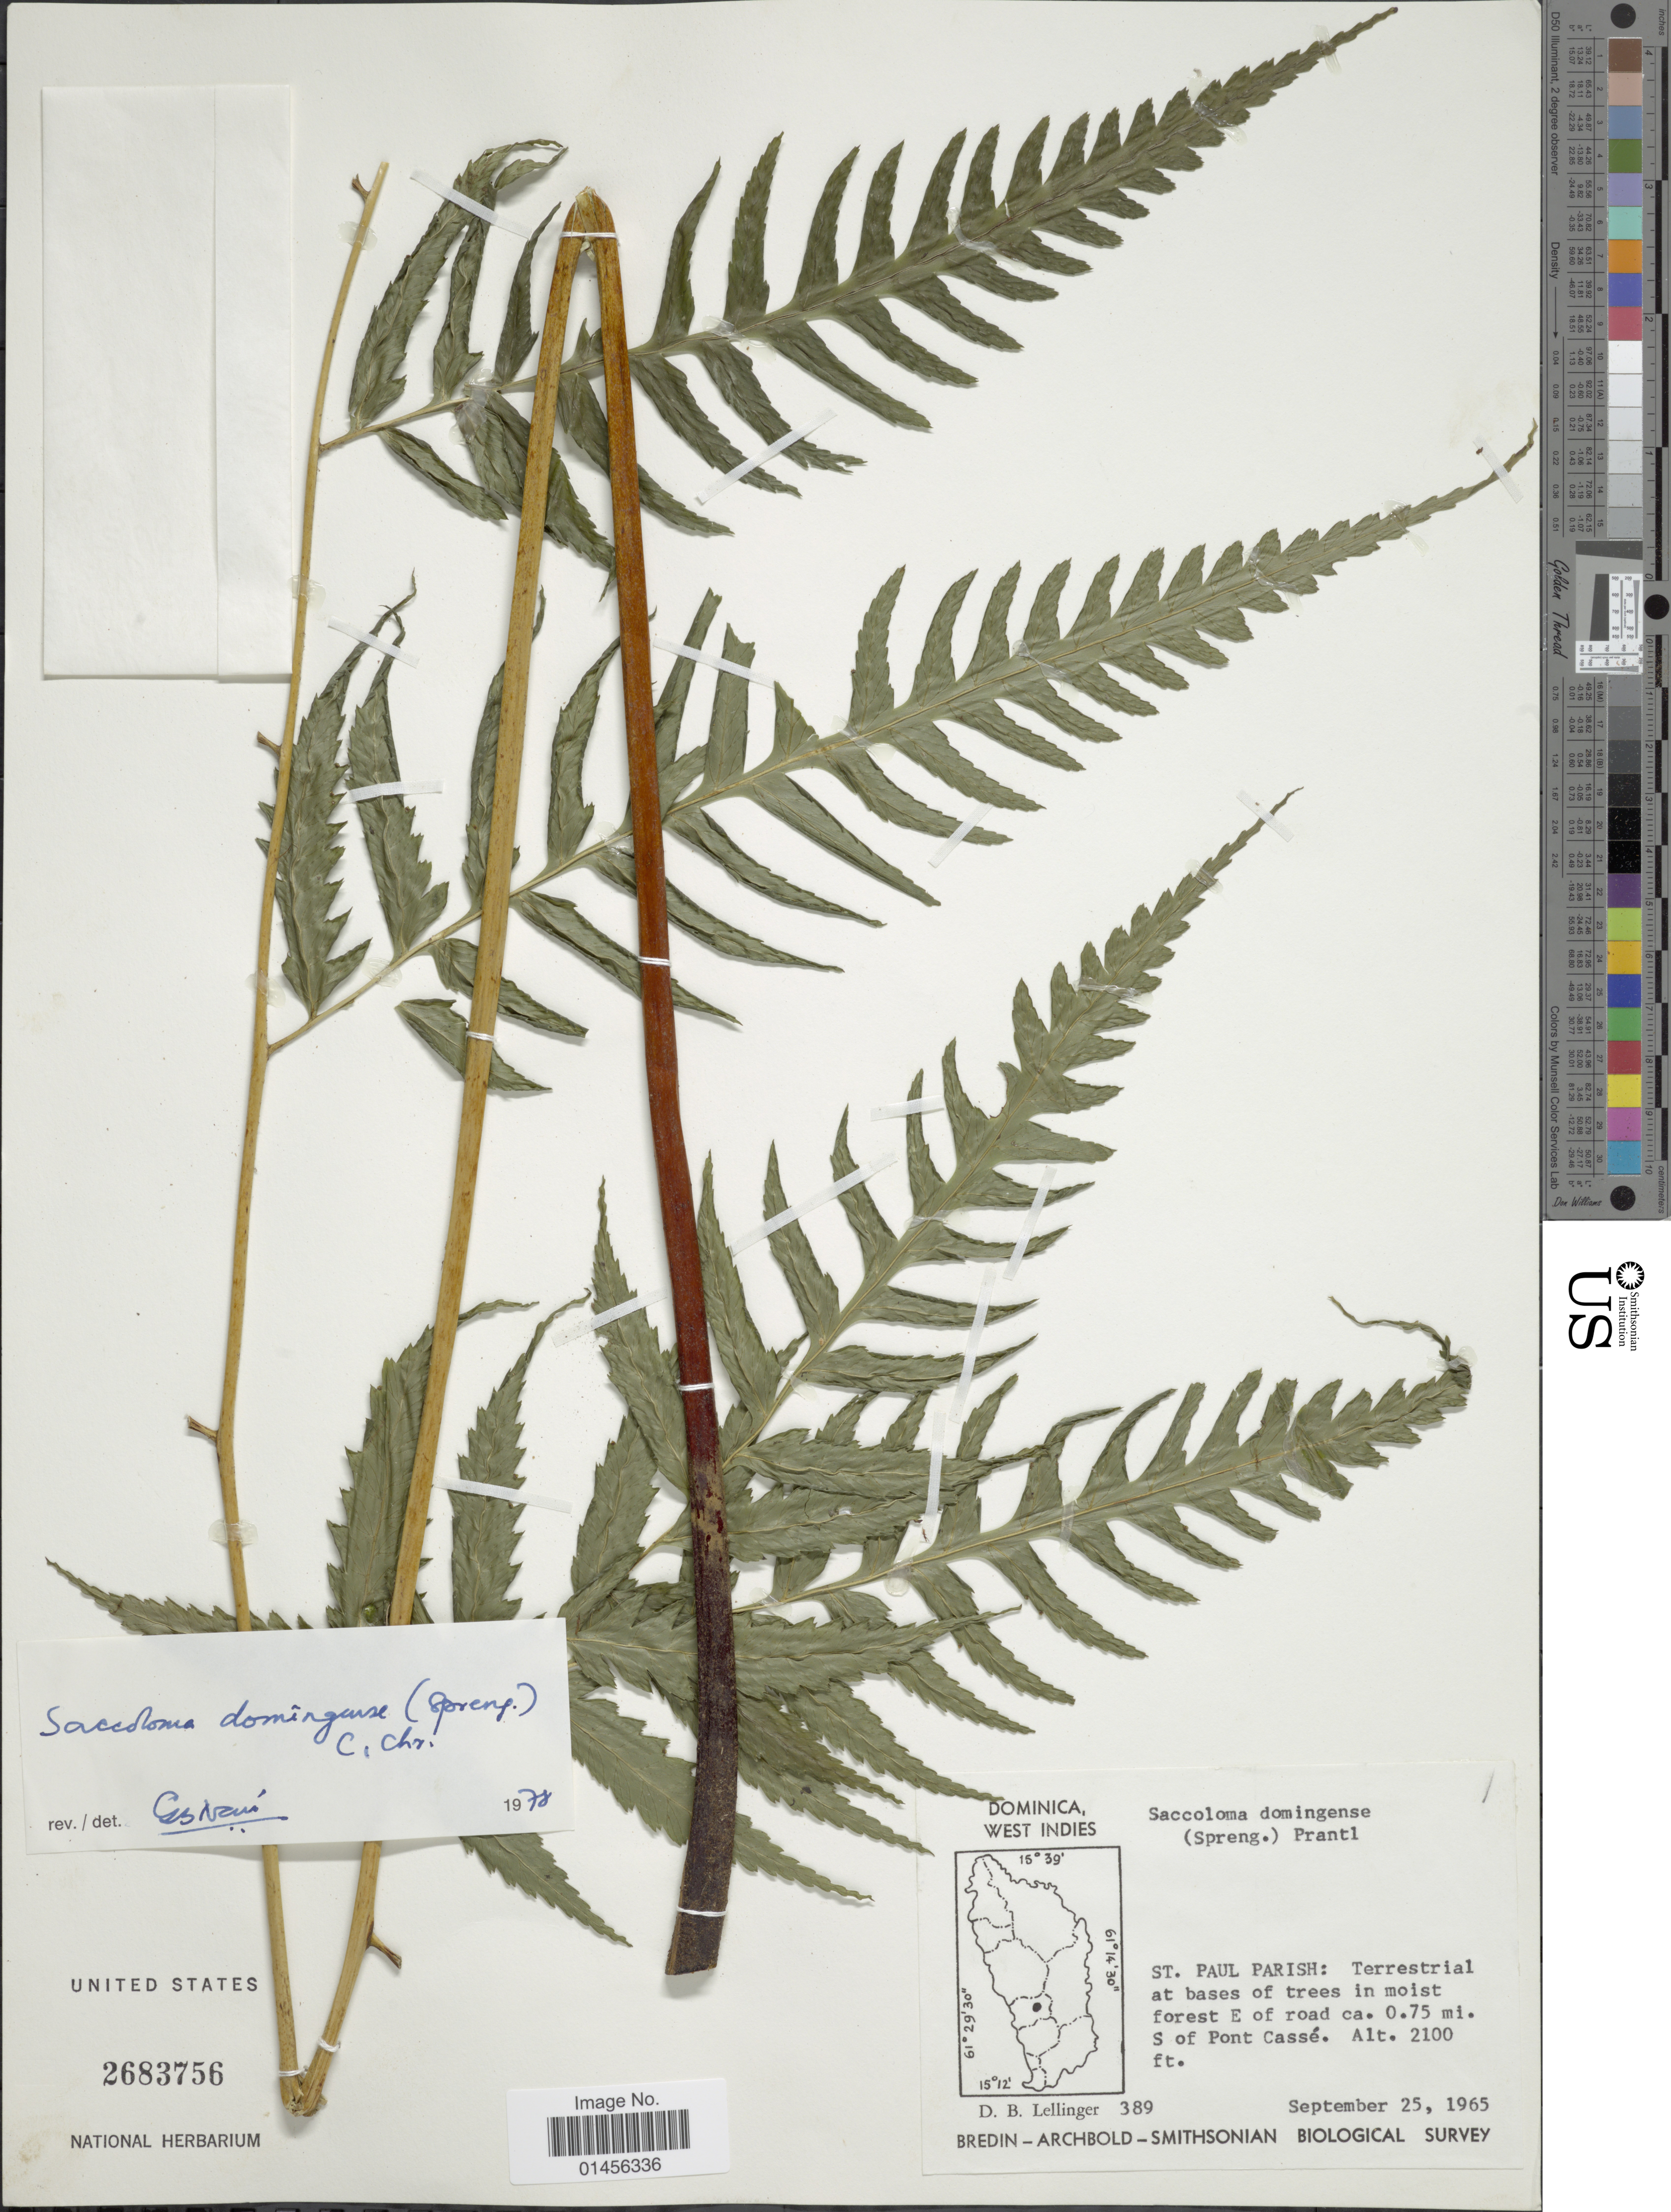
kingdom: Plantae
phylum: Tracheophyta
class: Polypodiopsida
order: Polypodiales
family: Saccolomataceae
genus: Saccoloma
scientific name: Saccoloma domingense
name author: (Spreng.) C. Chr.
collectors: D. B. Lellinger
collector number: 389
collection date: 1965-09-25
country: Dominica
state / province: St. Paul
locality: St Paul Parish: Terrestial at bases of trees in moist forest E of road ca. 0.75 mi. of Pont Cassé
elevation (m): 640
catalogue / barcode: US 2683756